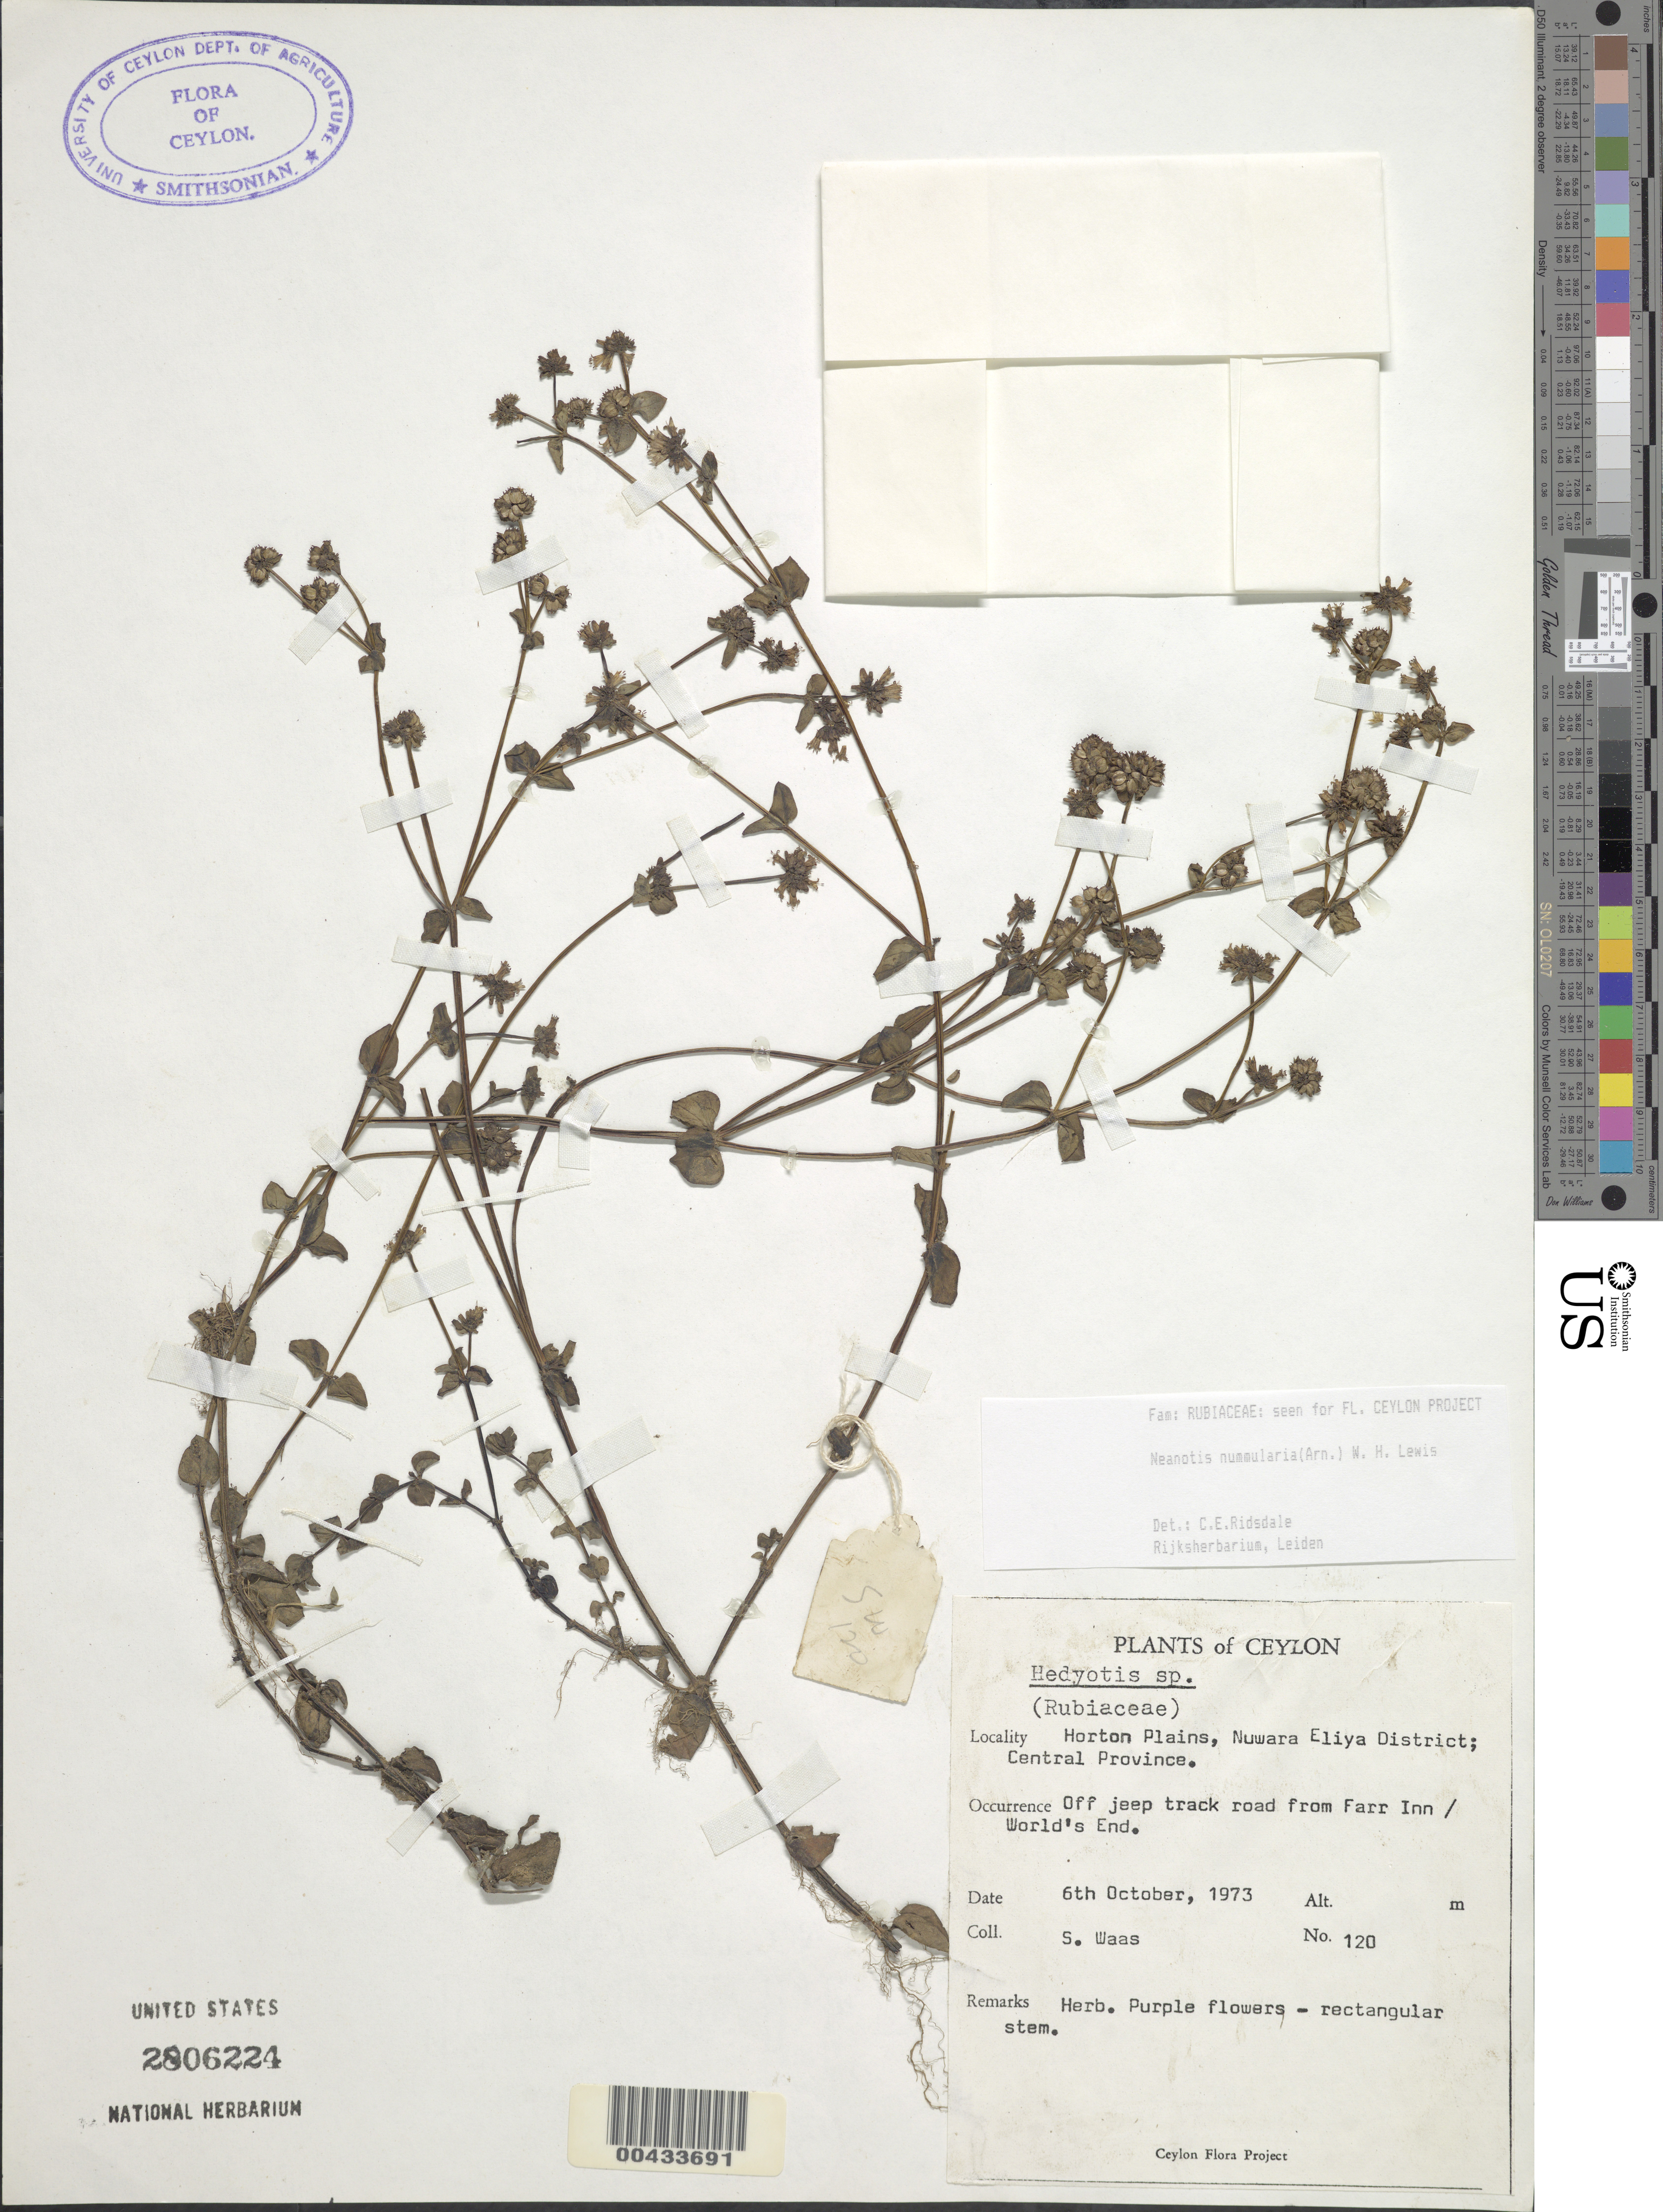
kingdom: Plantae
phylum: Tracheophyta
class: Magnoliopsida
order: Gentianales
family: Rubiaceae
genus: Neanotis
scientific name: Neanotis nummularia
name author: (Arn.) W.H. Lewis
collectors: S. Waas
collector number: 120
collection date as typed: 06 Oct 1973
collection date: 1973-10-06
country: Sri Lanka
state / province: Central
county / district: Nuwara Eliya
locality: Horton Plains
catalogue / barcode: US 2806224